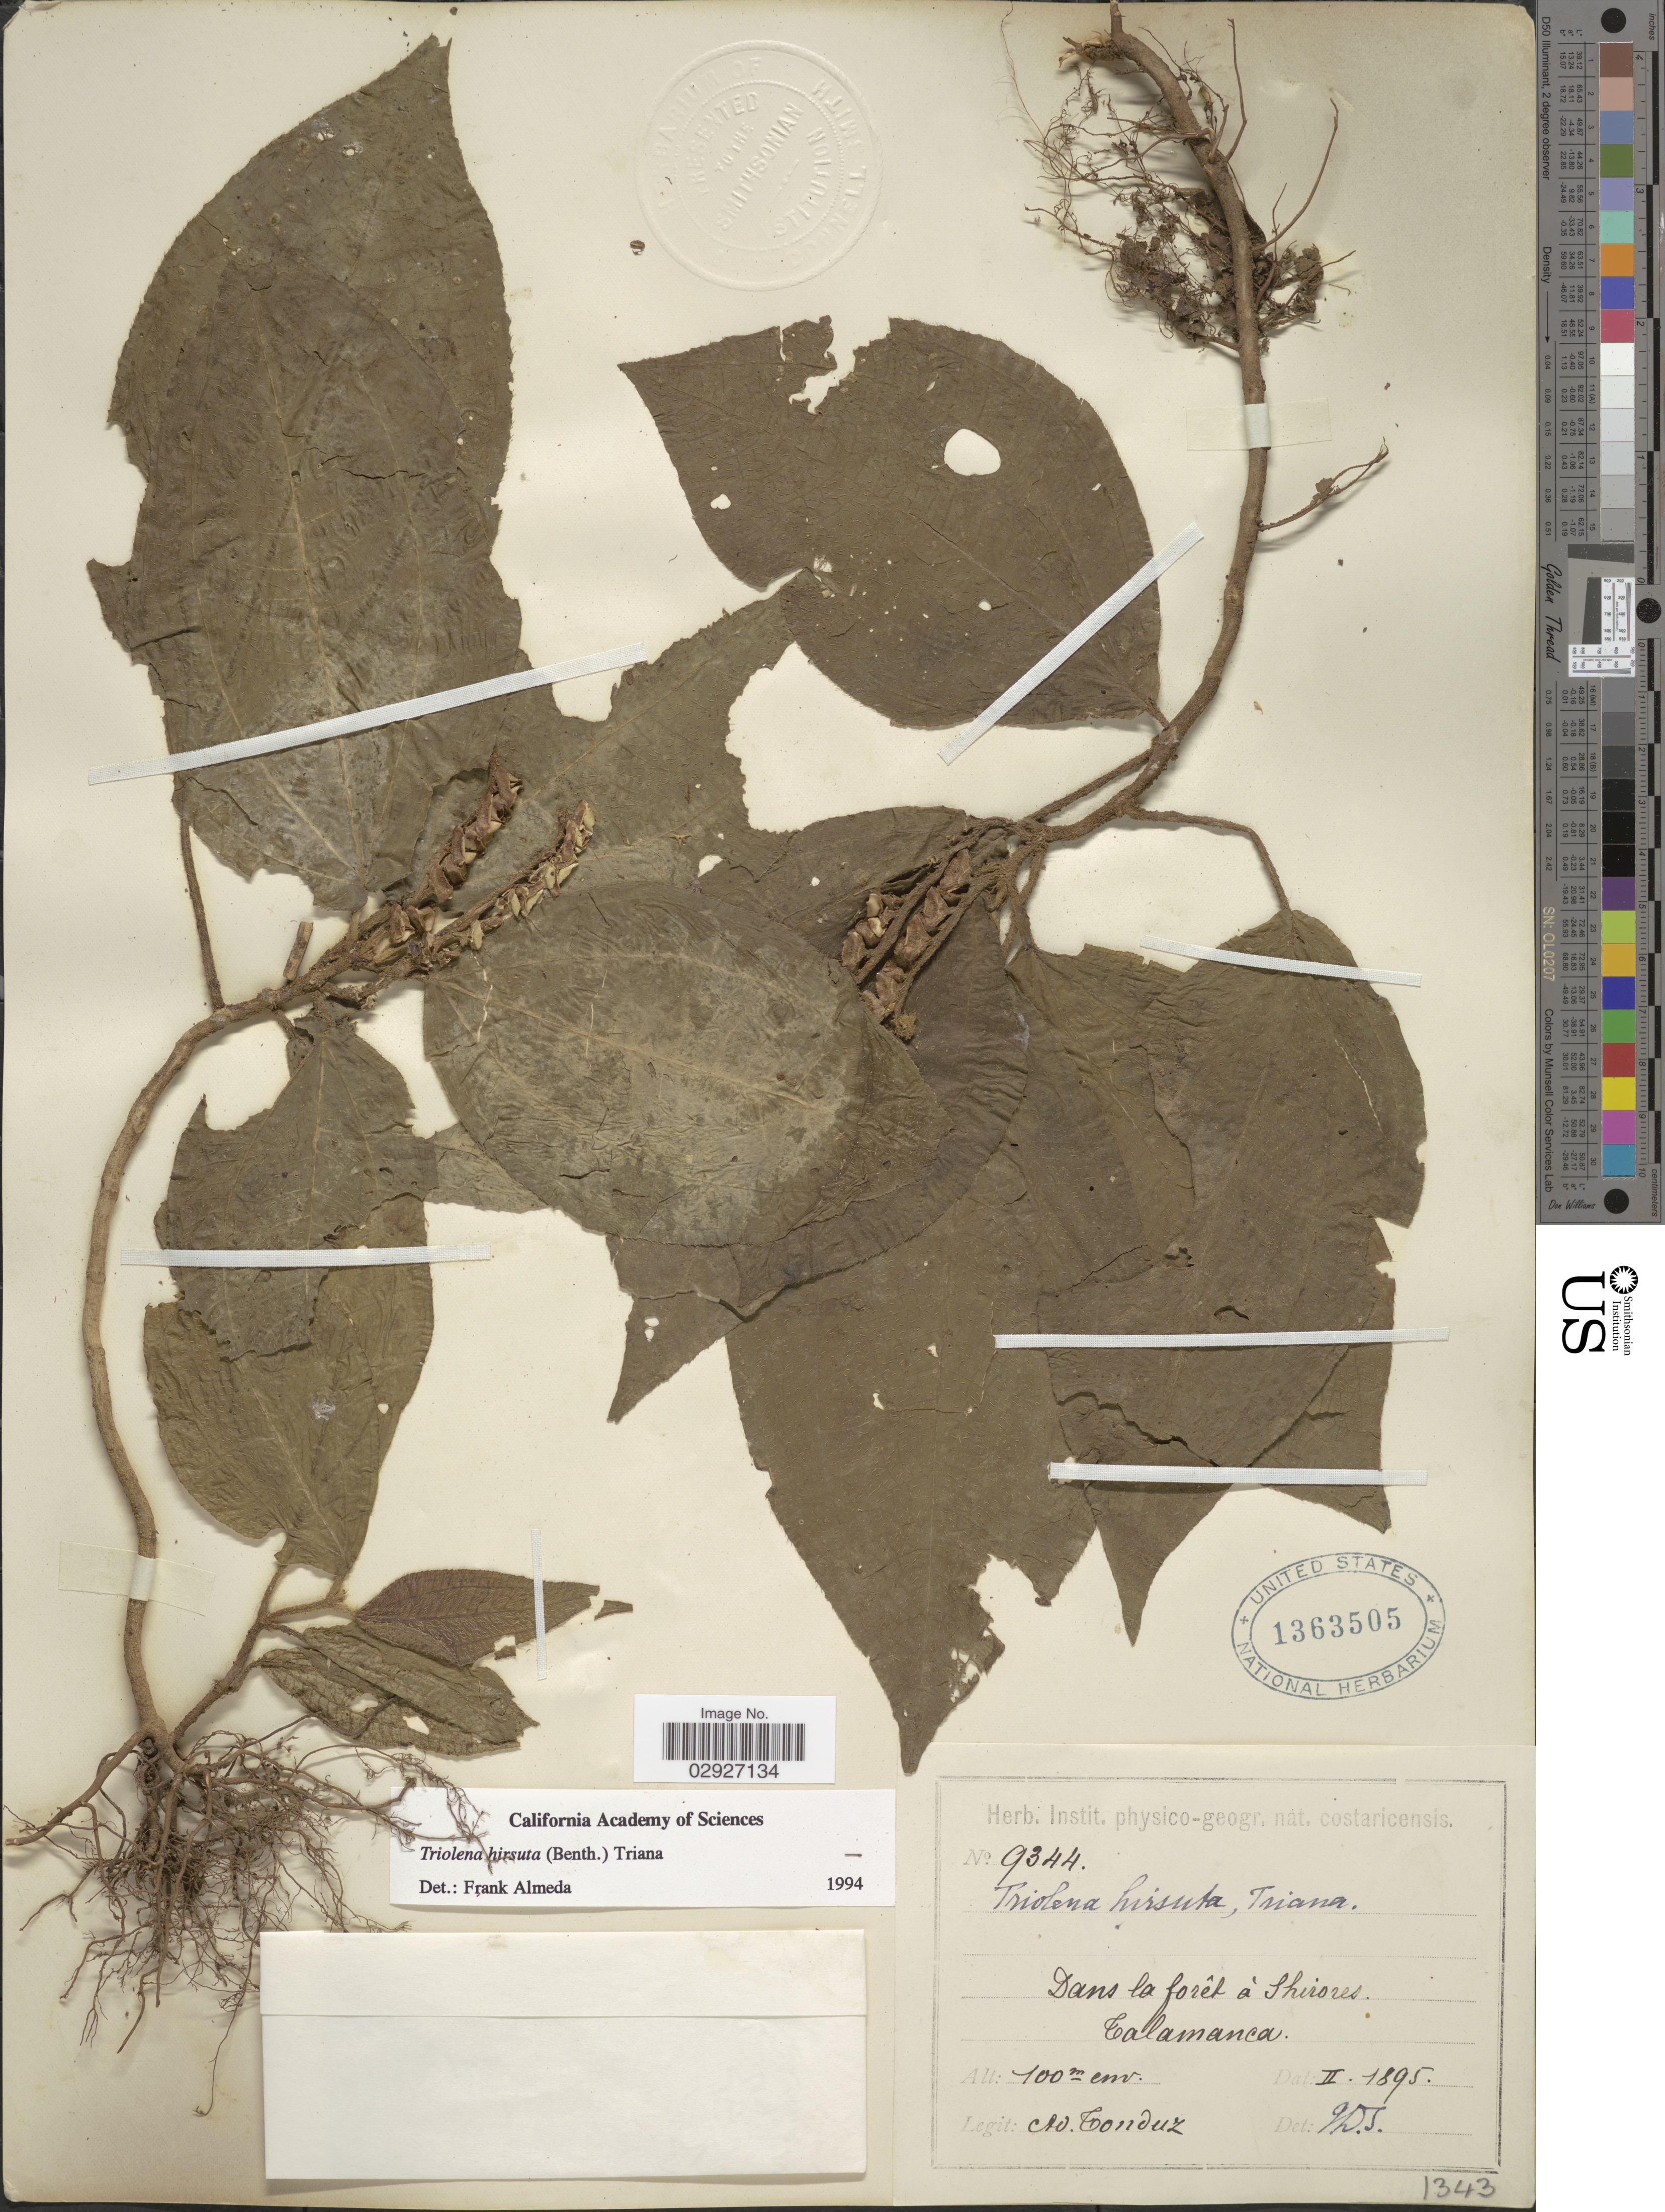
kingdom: Plantae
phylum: Tracheophyta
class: Magnoliopsida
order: Myrtales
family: Melastomataceae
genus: Triolena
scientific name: Triolena hirsuta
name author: (Benth.) Triana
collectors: A. Tonduz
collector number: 9344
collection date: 1895-02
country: Costa Rica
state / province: Limón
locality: Dans la forêt à Shirores, Talamanca.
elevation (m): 100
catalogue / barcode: US 1363505